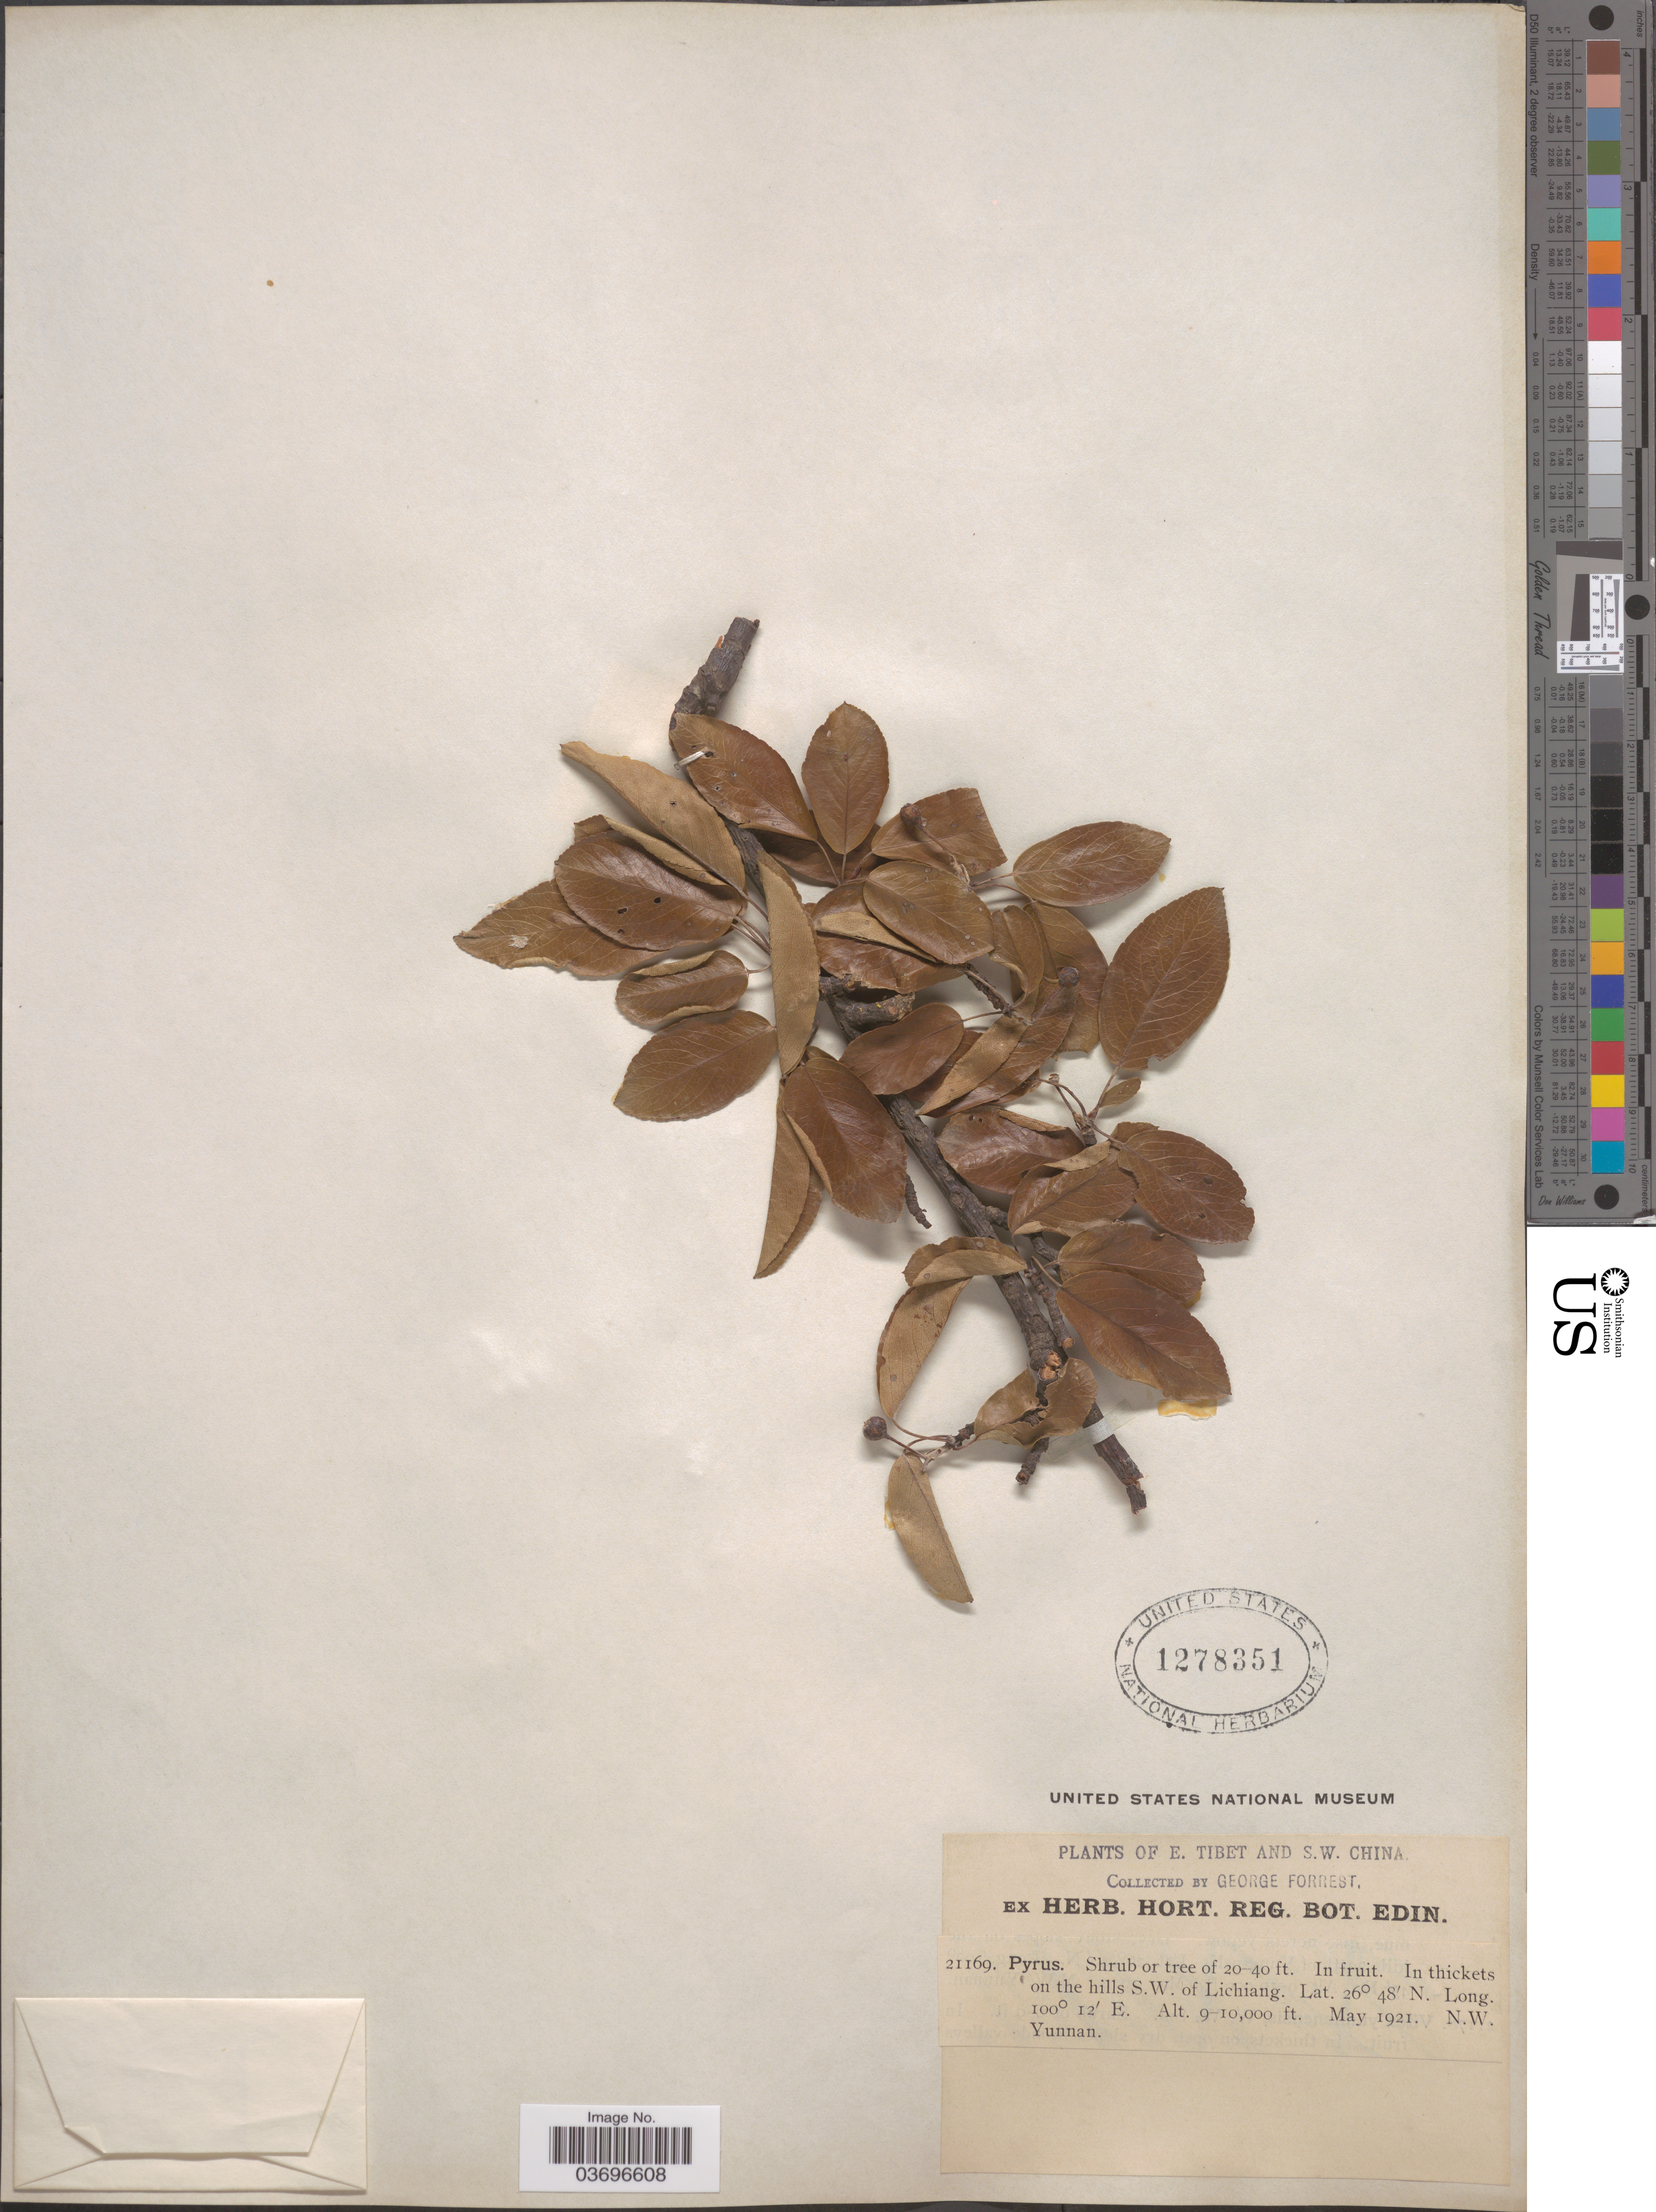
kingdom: Plantae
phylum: Tracheophyta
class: Magnoliopsida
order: Rosales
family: Rosaceae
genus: Pyrus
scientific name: Pyrus sp.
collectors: G. Forrest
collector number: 21169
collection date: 1921-05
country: China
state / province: Yunnan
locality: In thickets on the hills S.W. of Lichiang.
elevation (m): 2743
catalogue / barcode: US 1278351